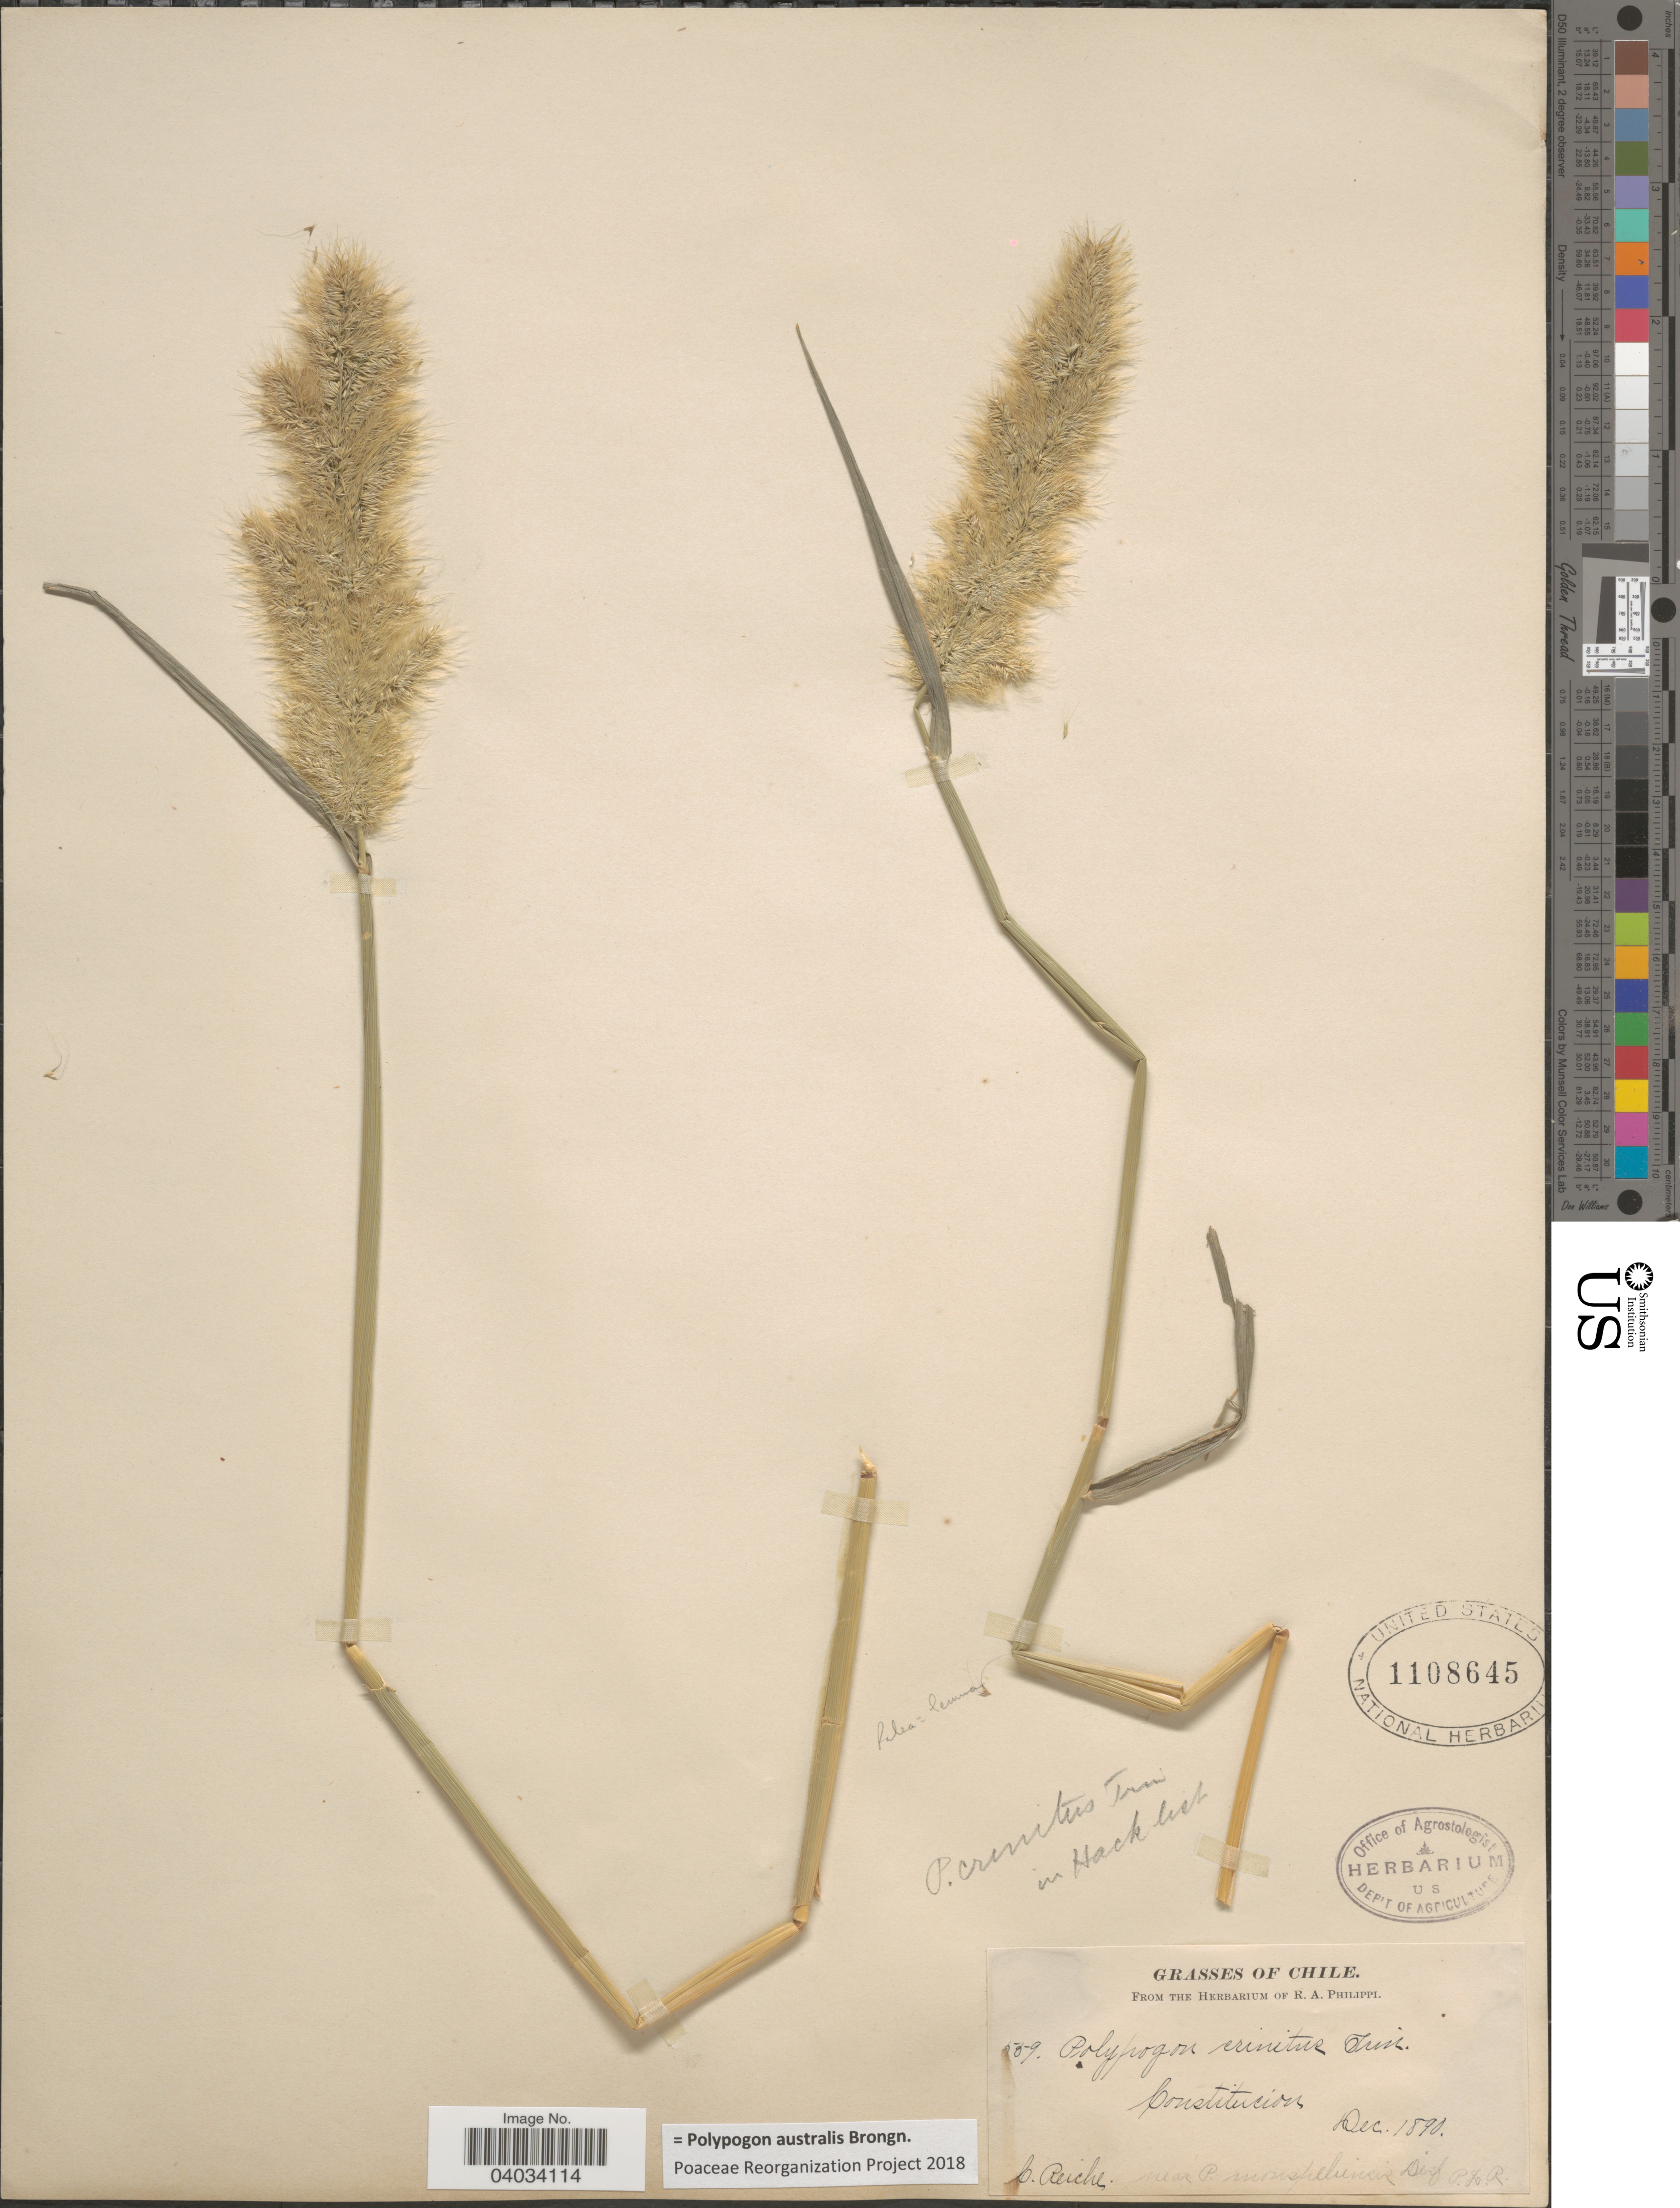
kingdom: Plantae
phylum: Tracheophyta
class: Liliopsida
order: Poales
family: Poaceae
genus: Polypogon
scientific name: Polypogon australis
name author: Brongn.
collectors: Reiche, C.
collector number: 559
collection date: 1890-12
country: Chile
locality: Constitucion.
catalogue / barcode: US 1108645